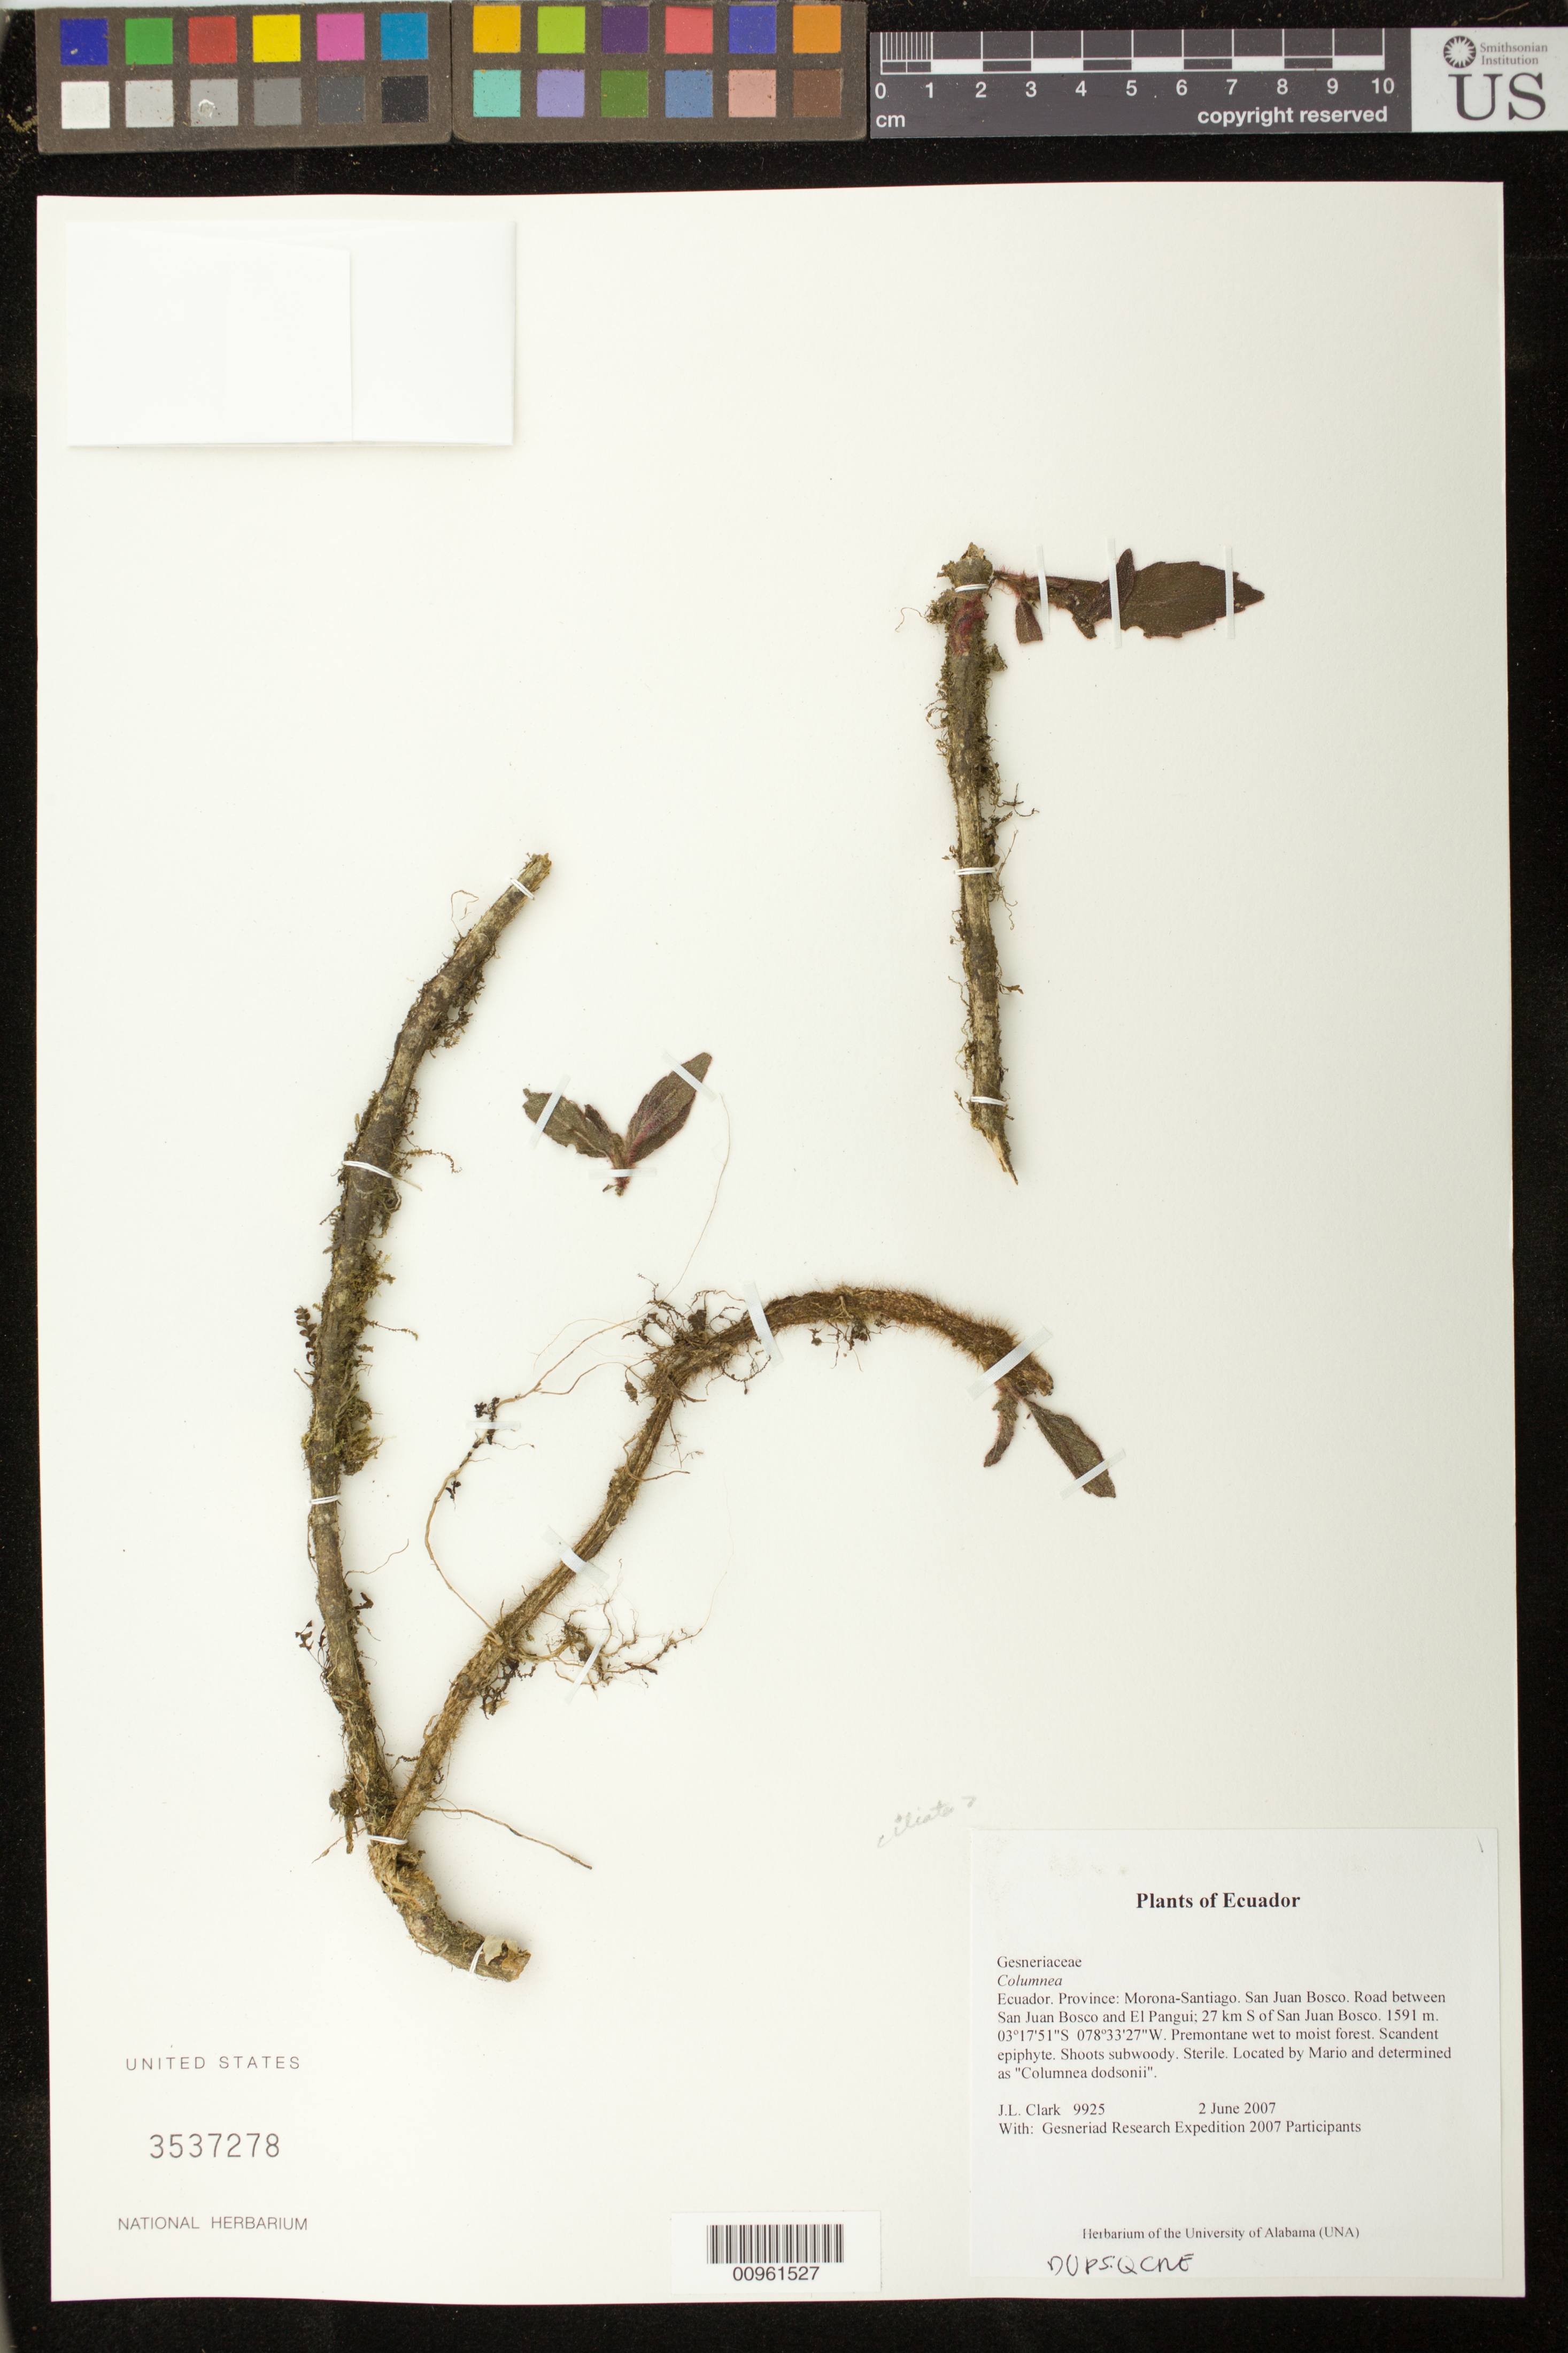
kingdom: Plantae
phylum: Tracheophyta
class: Magnoliopsida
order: Lamiales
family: Gesneriaceae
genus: Columnea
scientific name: Columnea sp.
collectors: J. L. Clark & Gesneriad Research Expedition 2007 Participants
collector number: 9925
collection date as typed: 02 Jun 2007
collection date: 2007-06-02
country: Ecuador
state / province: Morona-Santiago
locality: San Juan Bosco. Road between San Juan Bosco and El Pangui; 27 km S of San Juan Bosco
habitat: Premontane wet to moist forest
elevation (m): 1591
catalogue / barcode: US 3537278